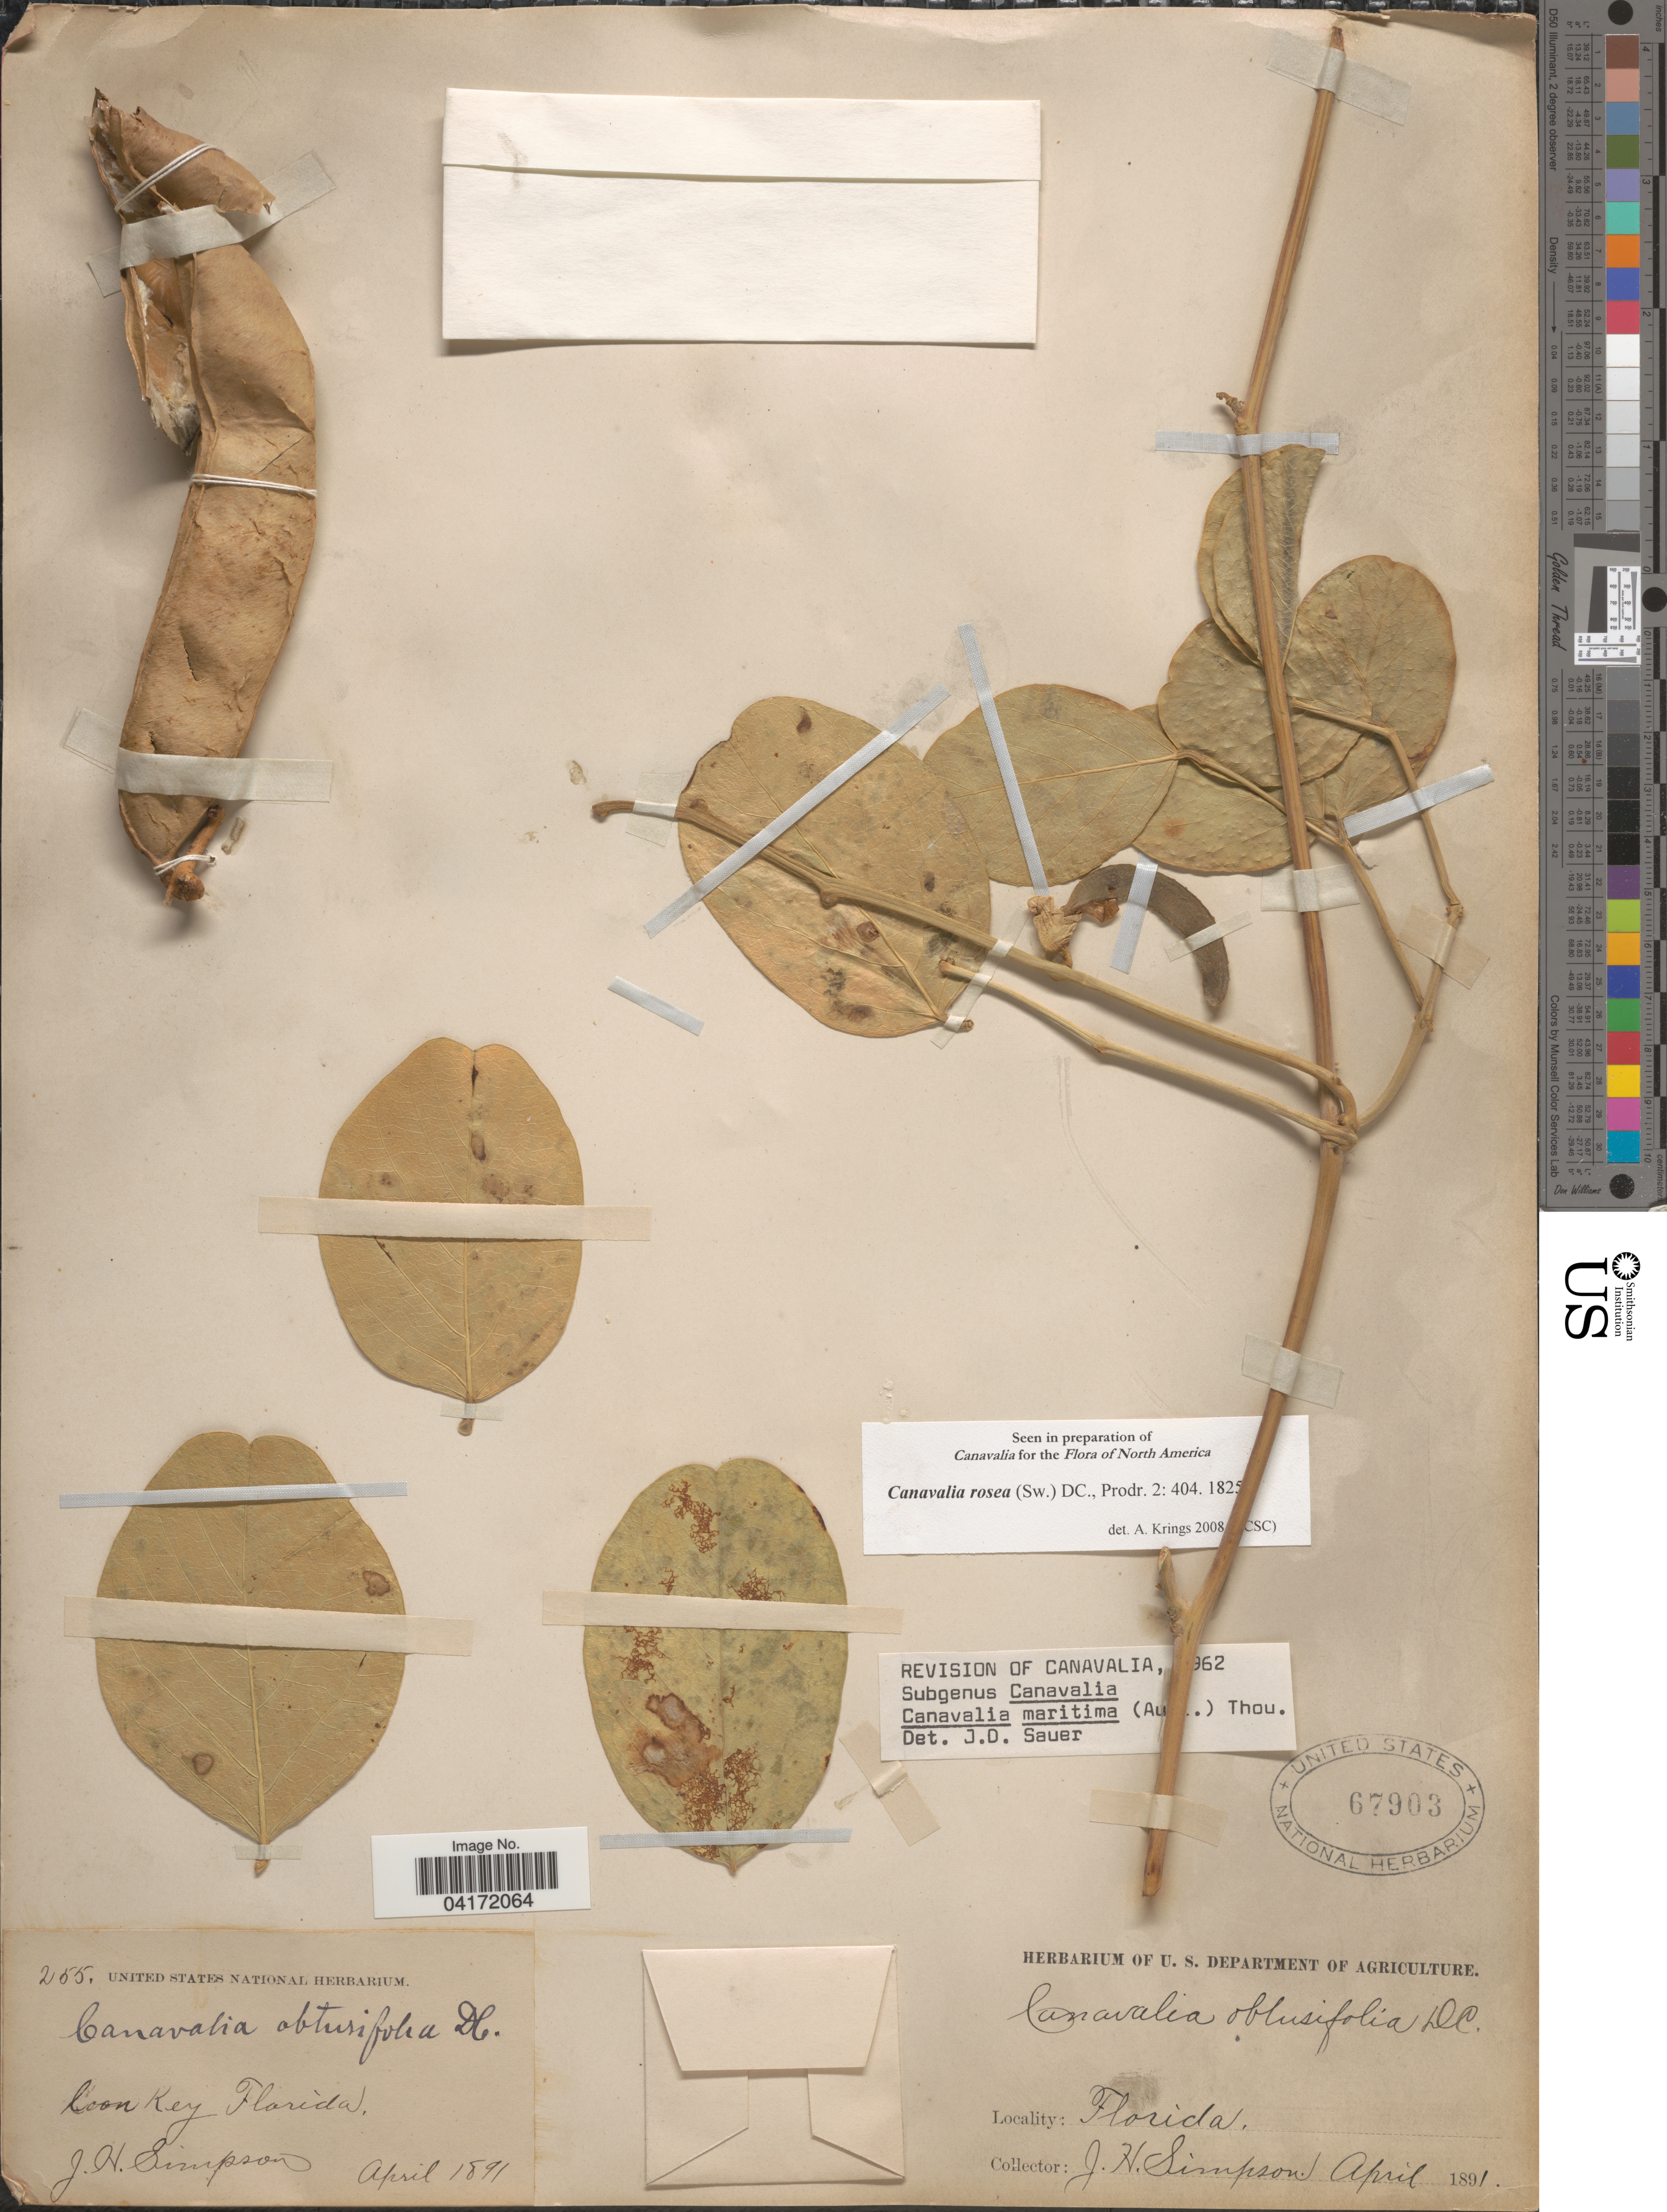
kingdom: Plantae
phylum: Tracheophyta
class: Magnoliopsida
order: Fabales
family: Fabaceae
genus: Canavalia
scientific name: Canavalia rosea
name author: (Sw.) DC.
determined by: Krings, A.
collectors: J. H. Simpson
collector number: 255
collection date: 1891-04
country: United States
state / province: Florida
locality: Coon Key.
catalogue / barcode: US 67903